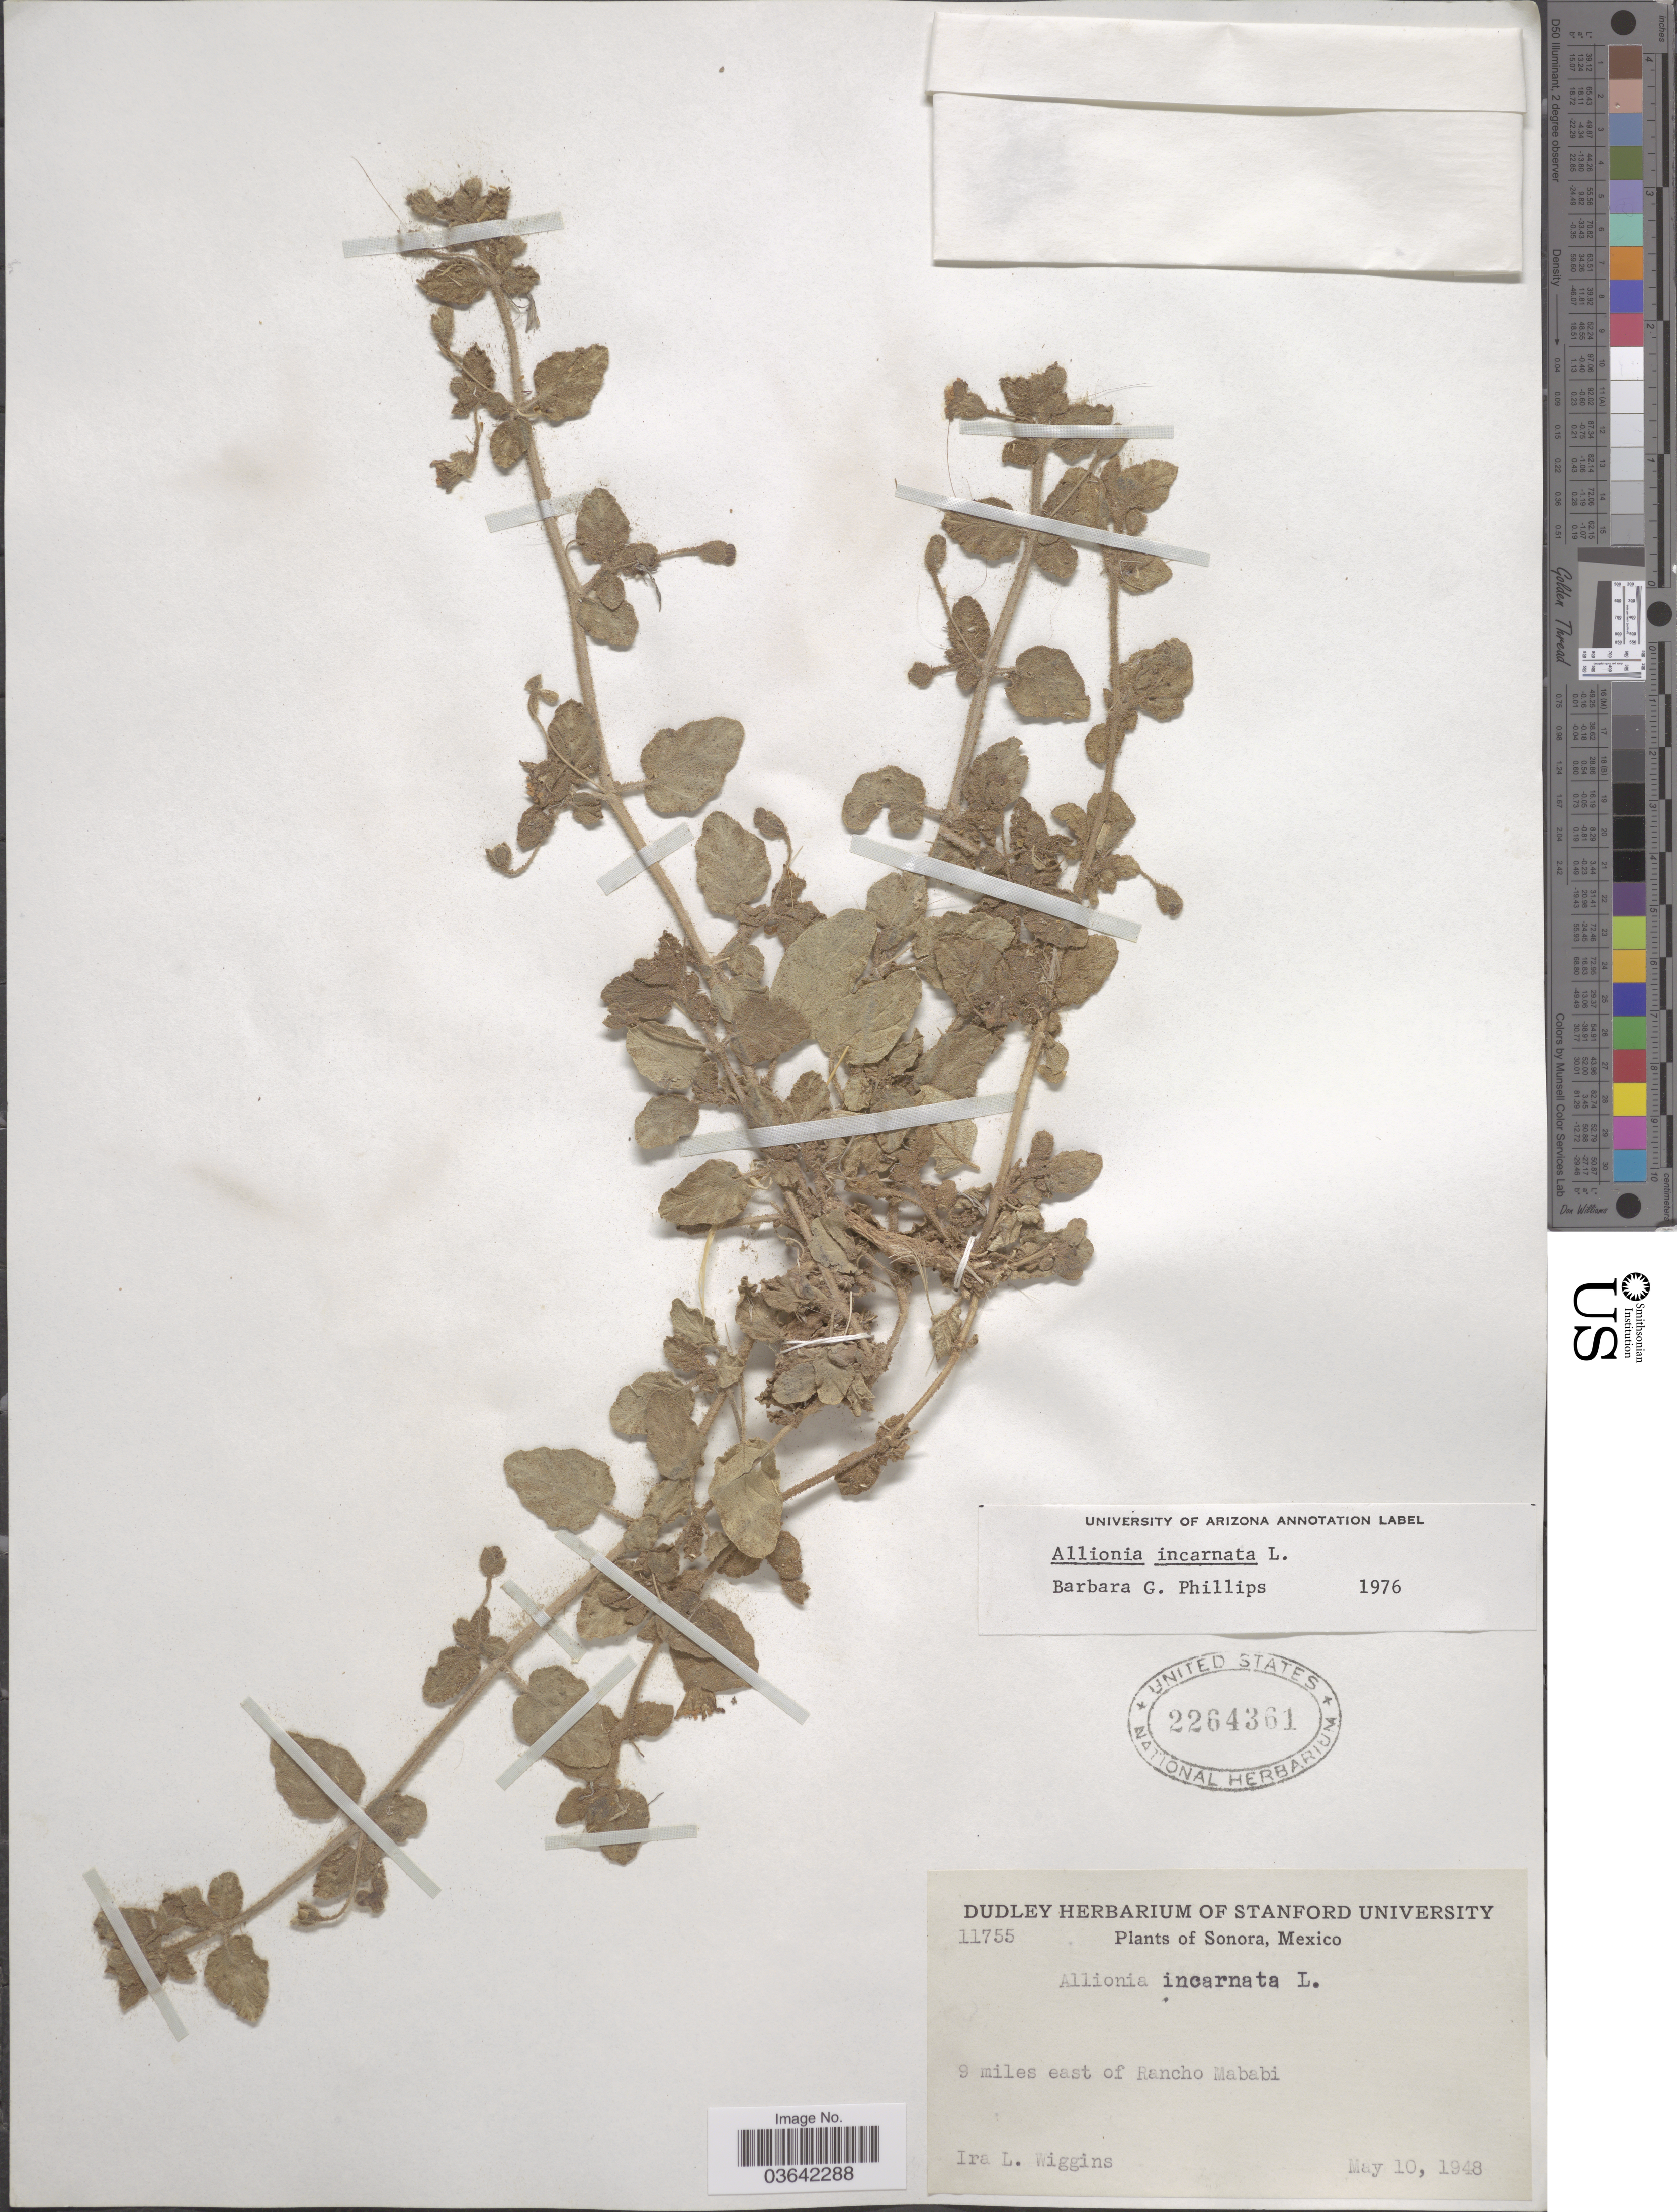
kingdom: Plantae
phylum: Tracheophyta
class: Magnoliopsida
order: Caryophyllales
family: Nyctaginaceae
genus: Allionia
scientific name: Allionia incarnata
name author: L.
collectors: I. L. Wiggins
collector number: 11755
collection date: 1948-05-10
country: Mexico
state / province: Sonora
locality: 9 miles east of Rancho Mababi.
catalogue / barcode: US 2264361